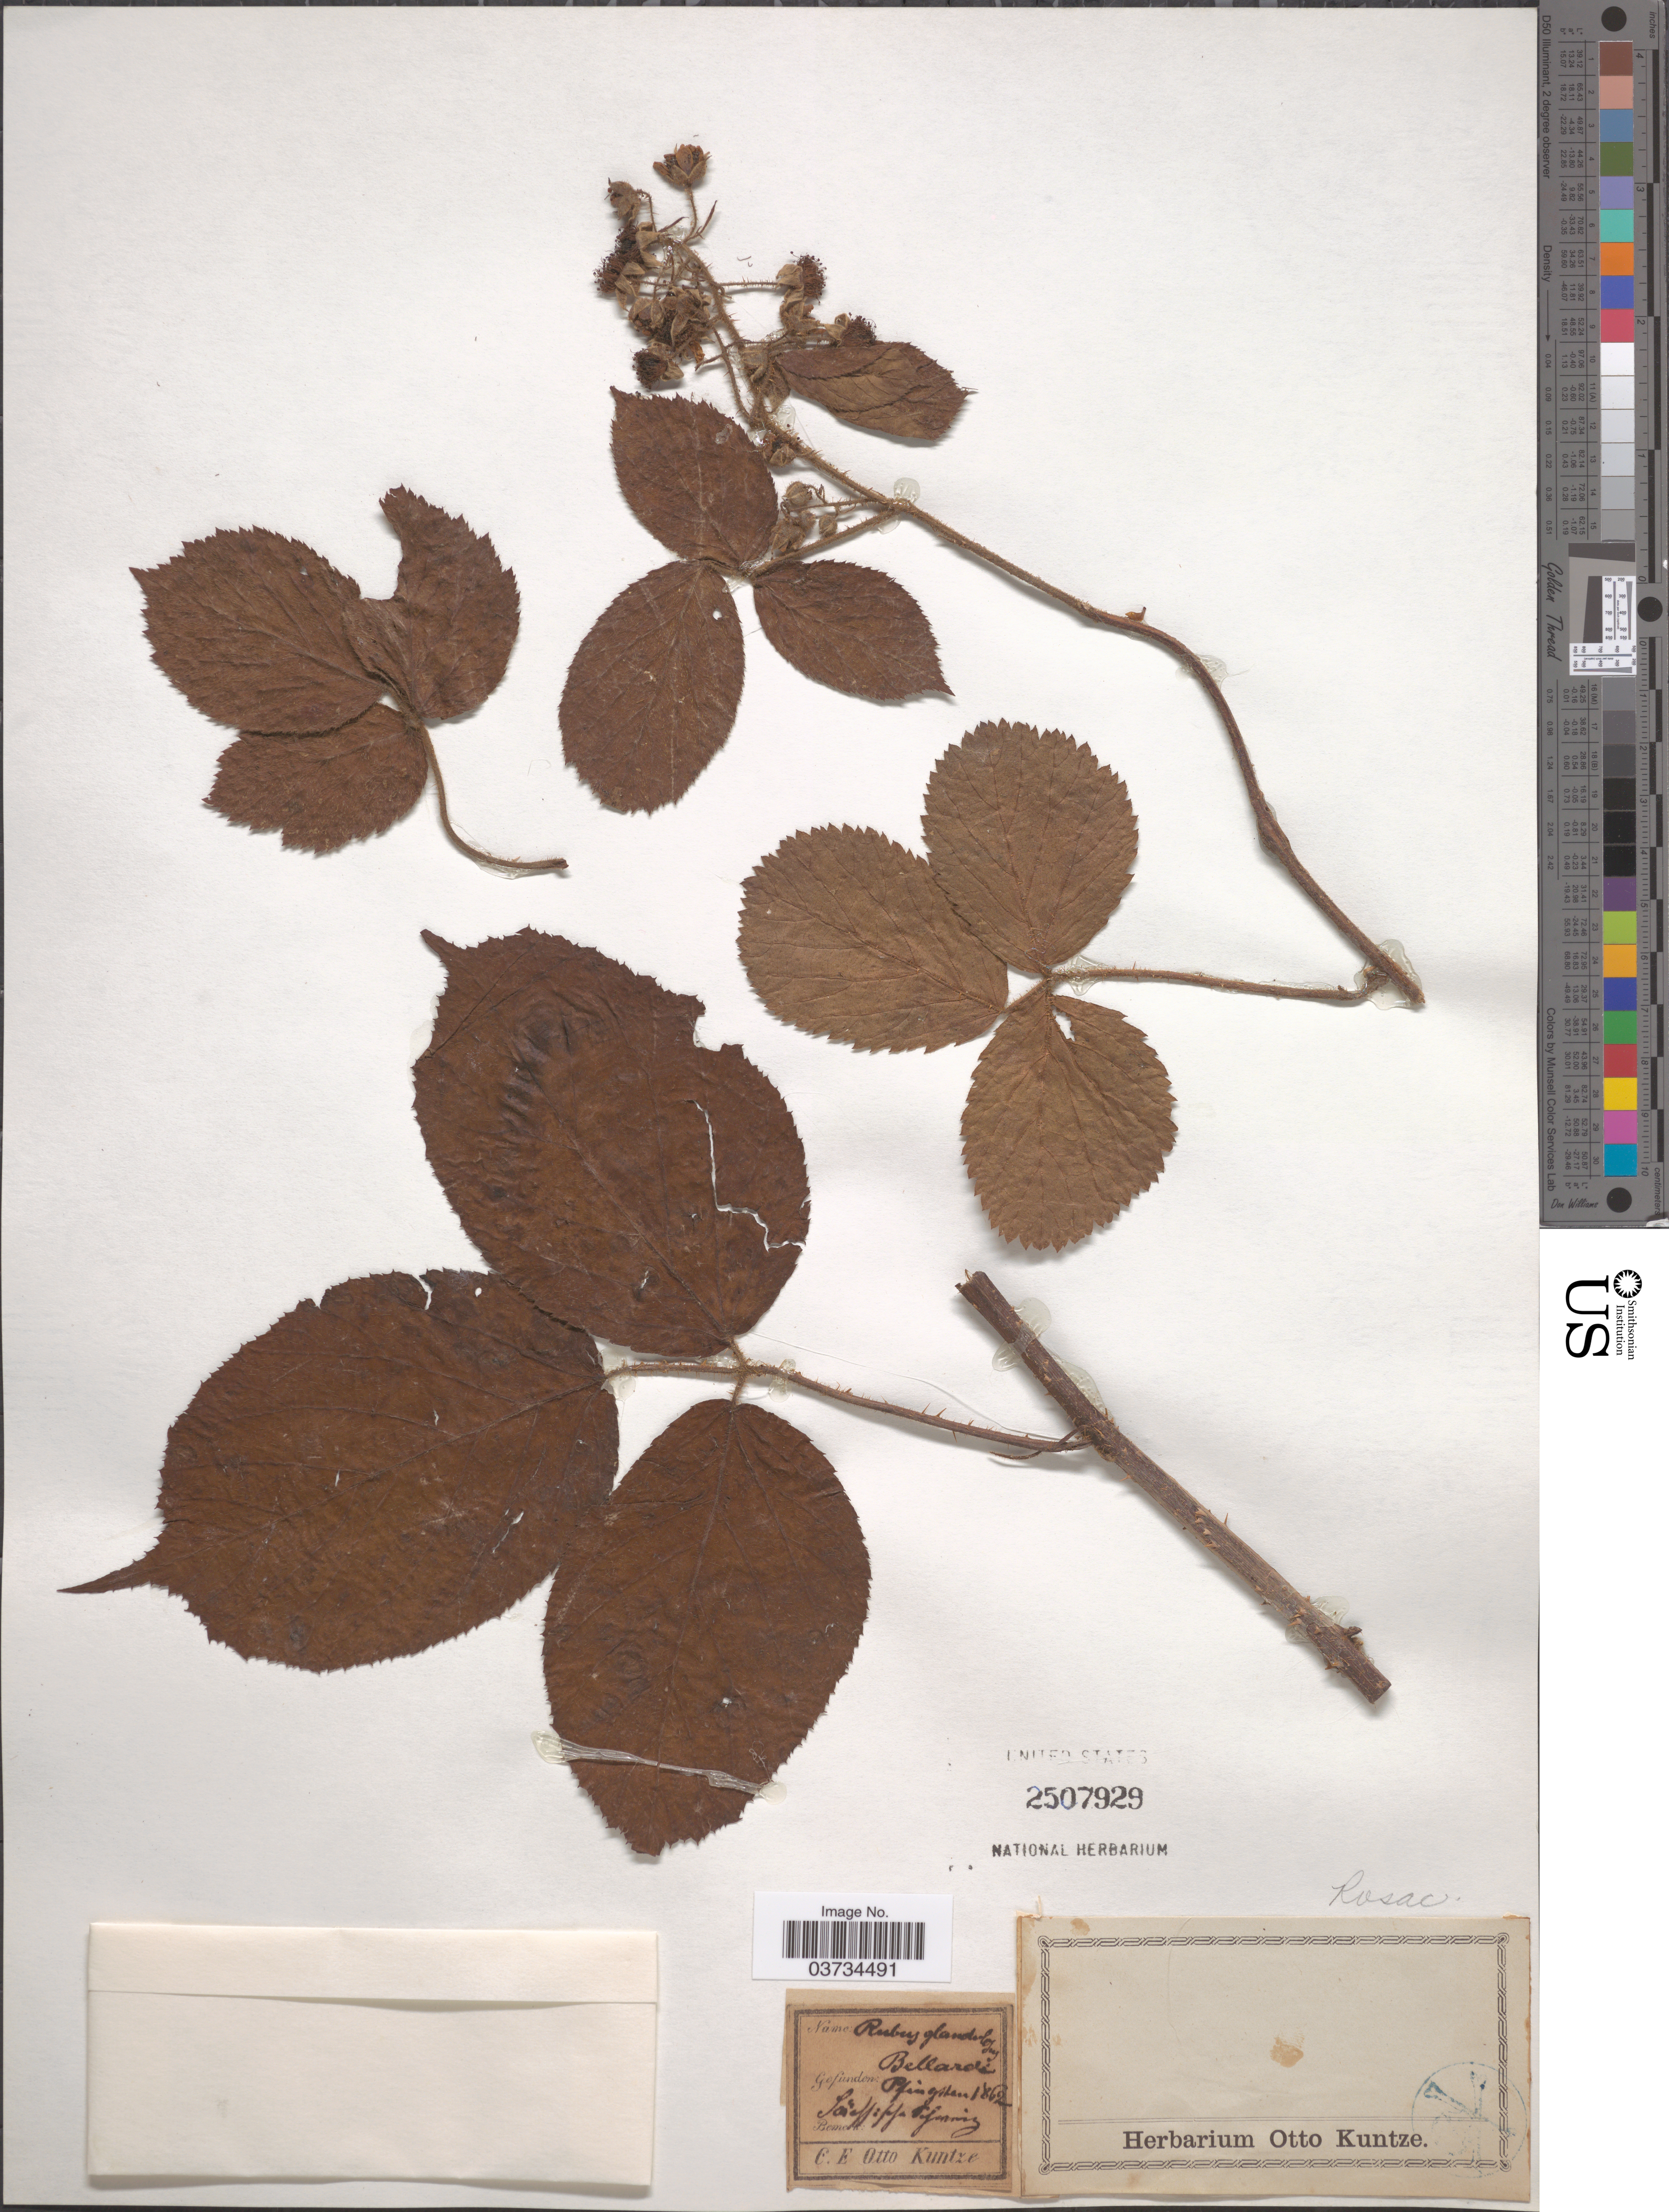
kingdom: Plantae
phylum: Tracheophyta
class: Magnoliopsida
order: Rosales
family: Rosaceae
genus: Rubus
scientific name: Rubus glandulosus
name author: Bellardi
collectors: C.E.O. Kuntze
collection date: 1862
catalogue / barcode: US 2507929